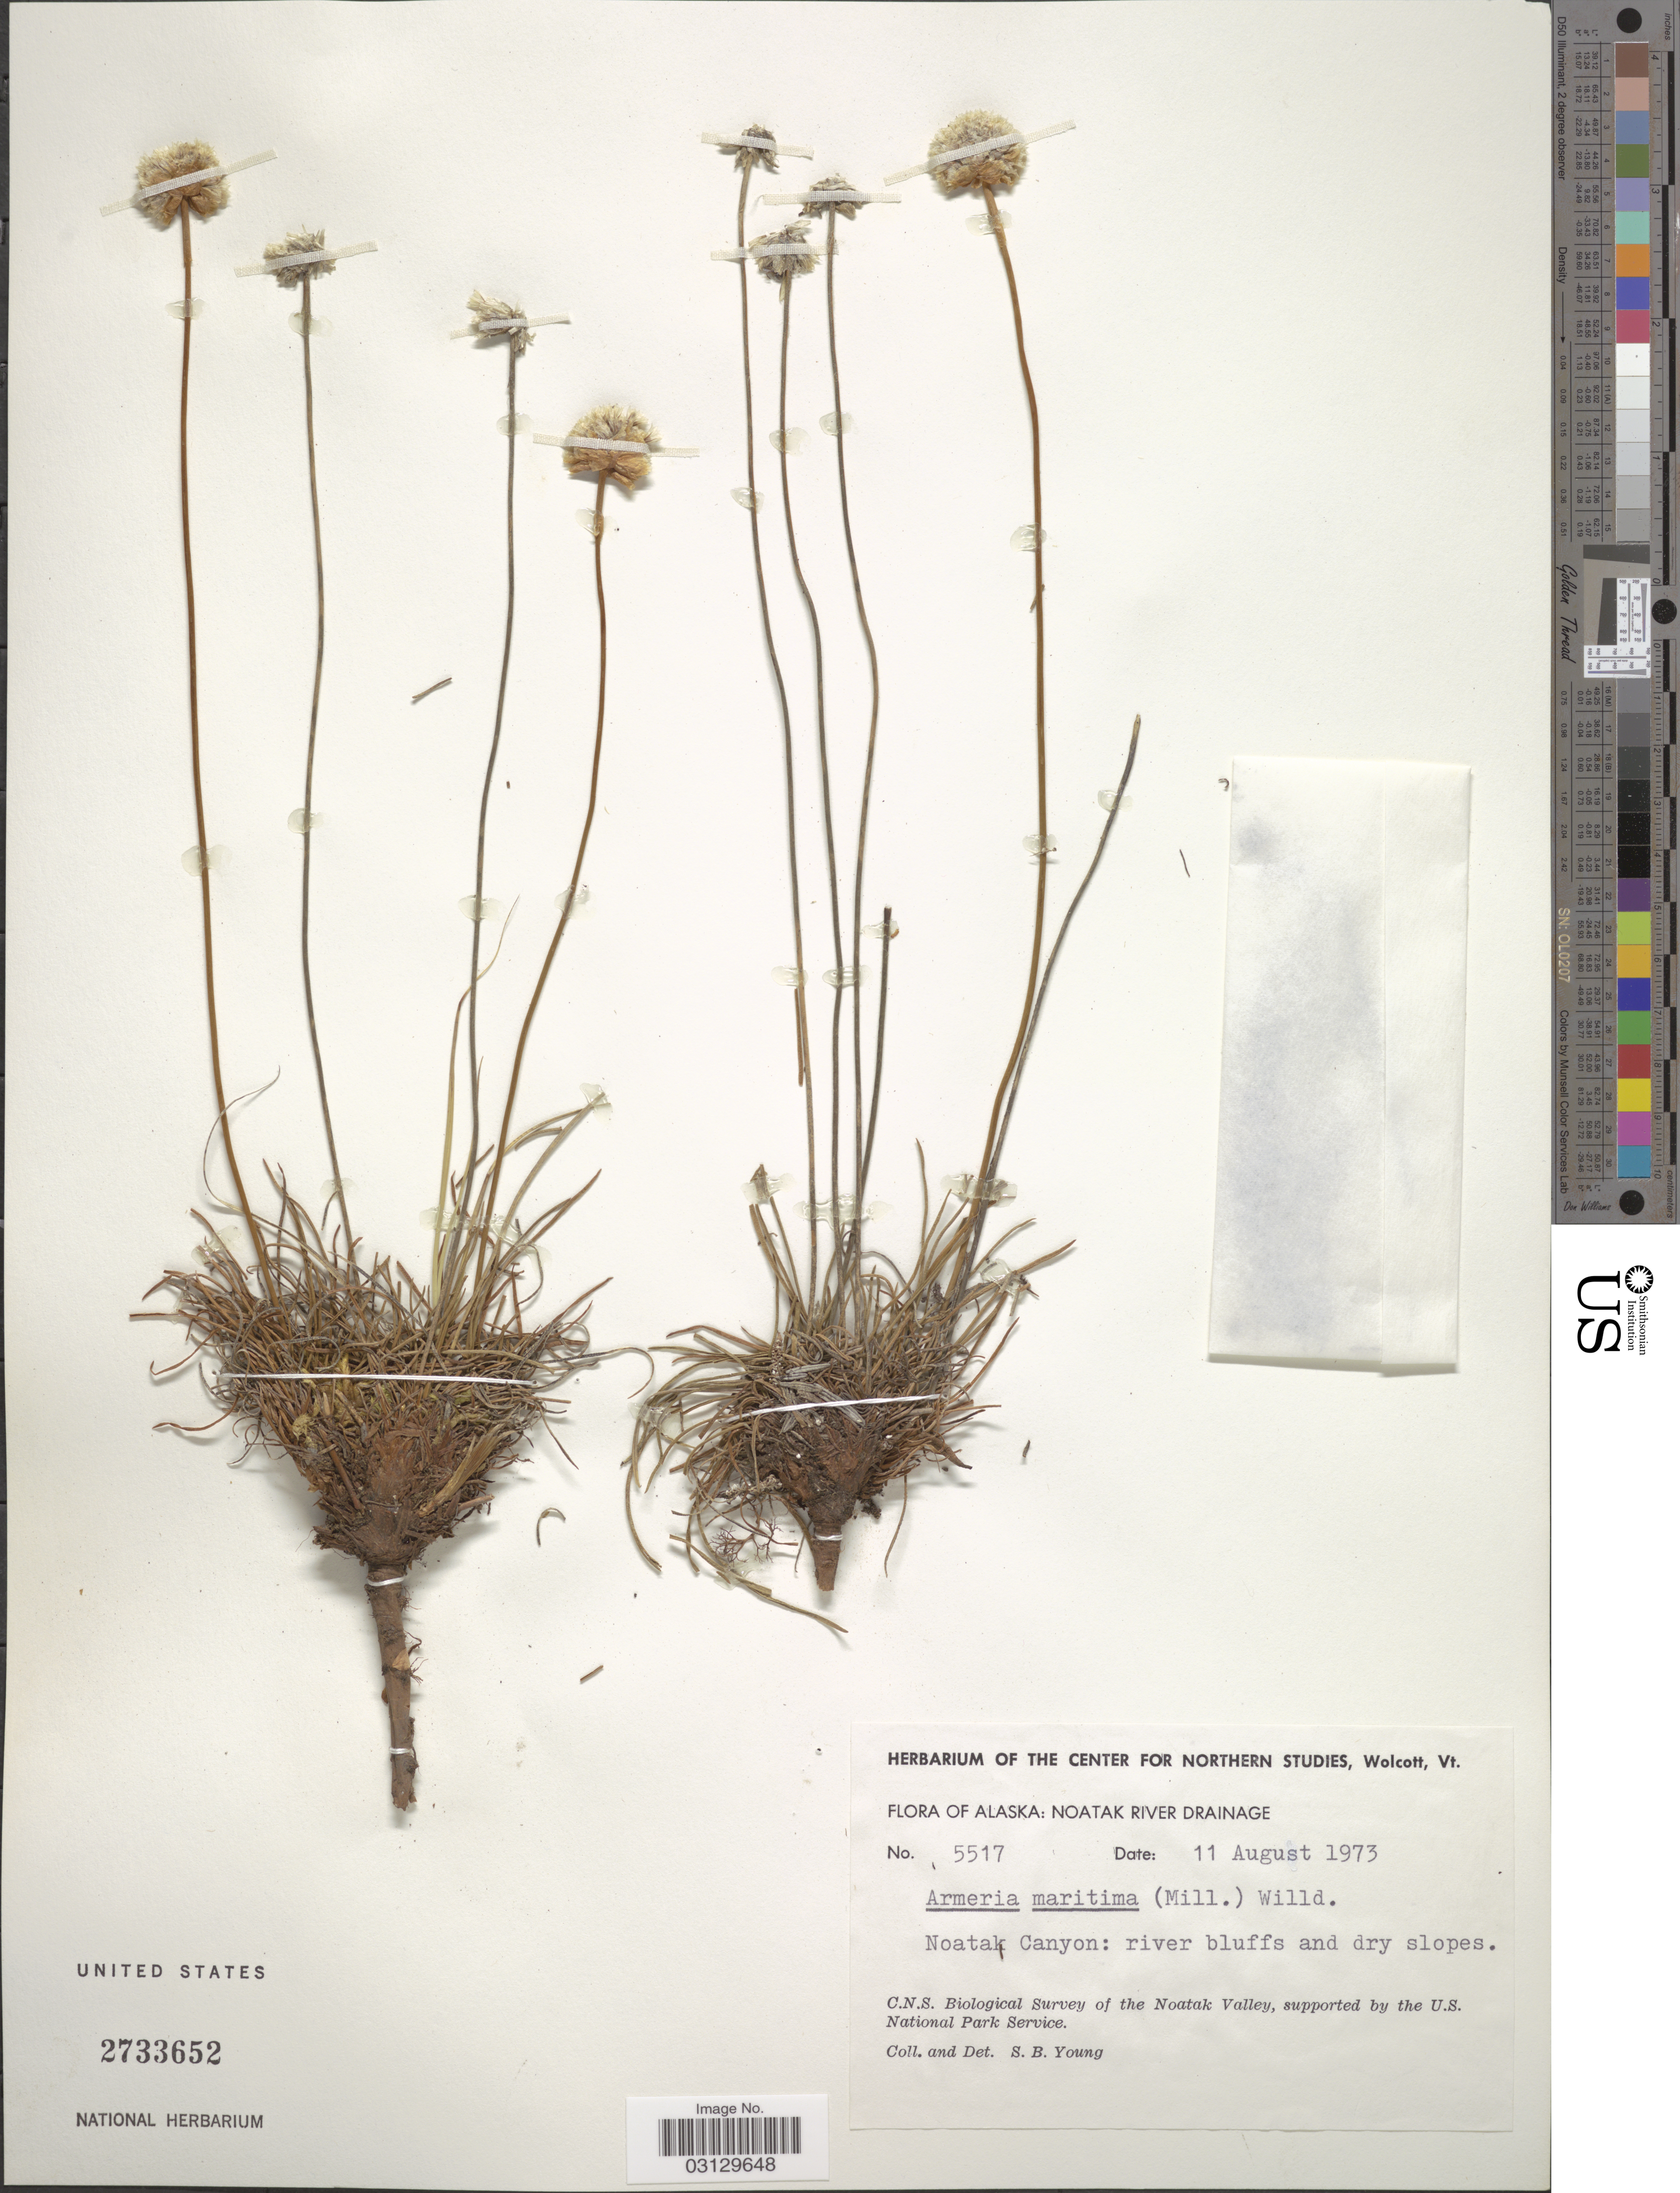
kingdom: Plantae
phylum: Tracheophyta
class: Magnoliopsida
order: Caryophyllales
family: Plumbaginaceae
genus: Armeria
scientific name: Armeria maritima subsp. sibirica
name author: (Turcz. ex Boiss.) Nyman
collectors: S. Young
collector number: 5517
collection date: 1973-08-11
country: United States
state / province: Alaska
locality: Noatak River Drainage. Noatak Canyon. Noatak Valley.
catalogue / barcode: US 2733652